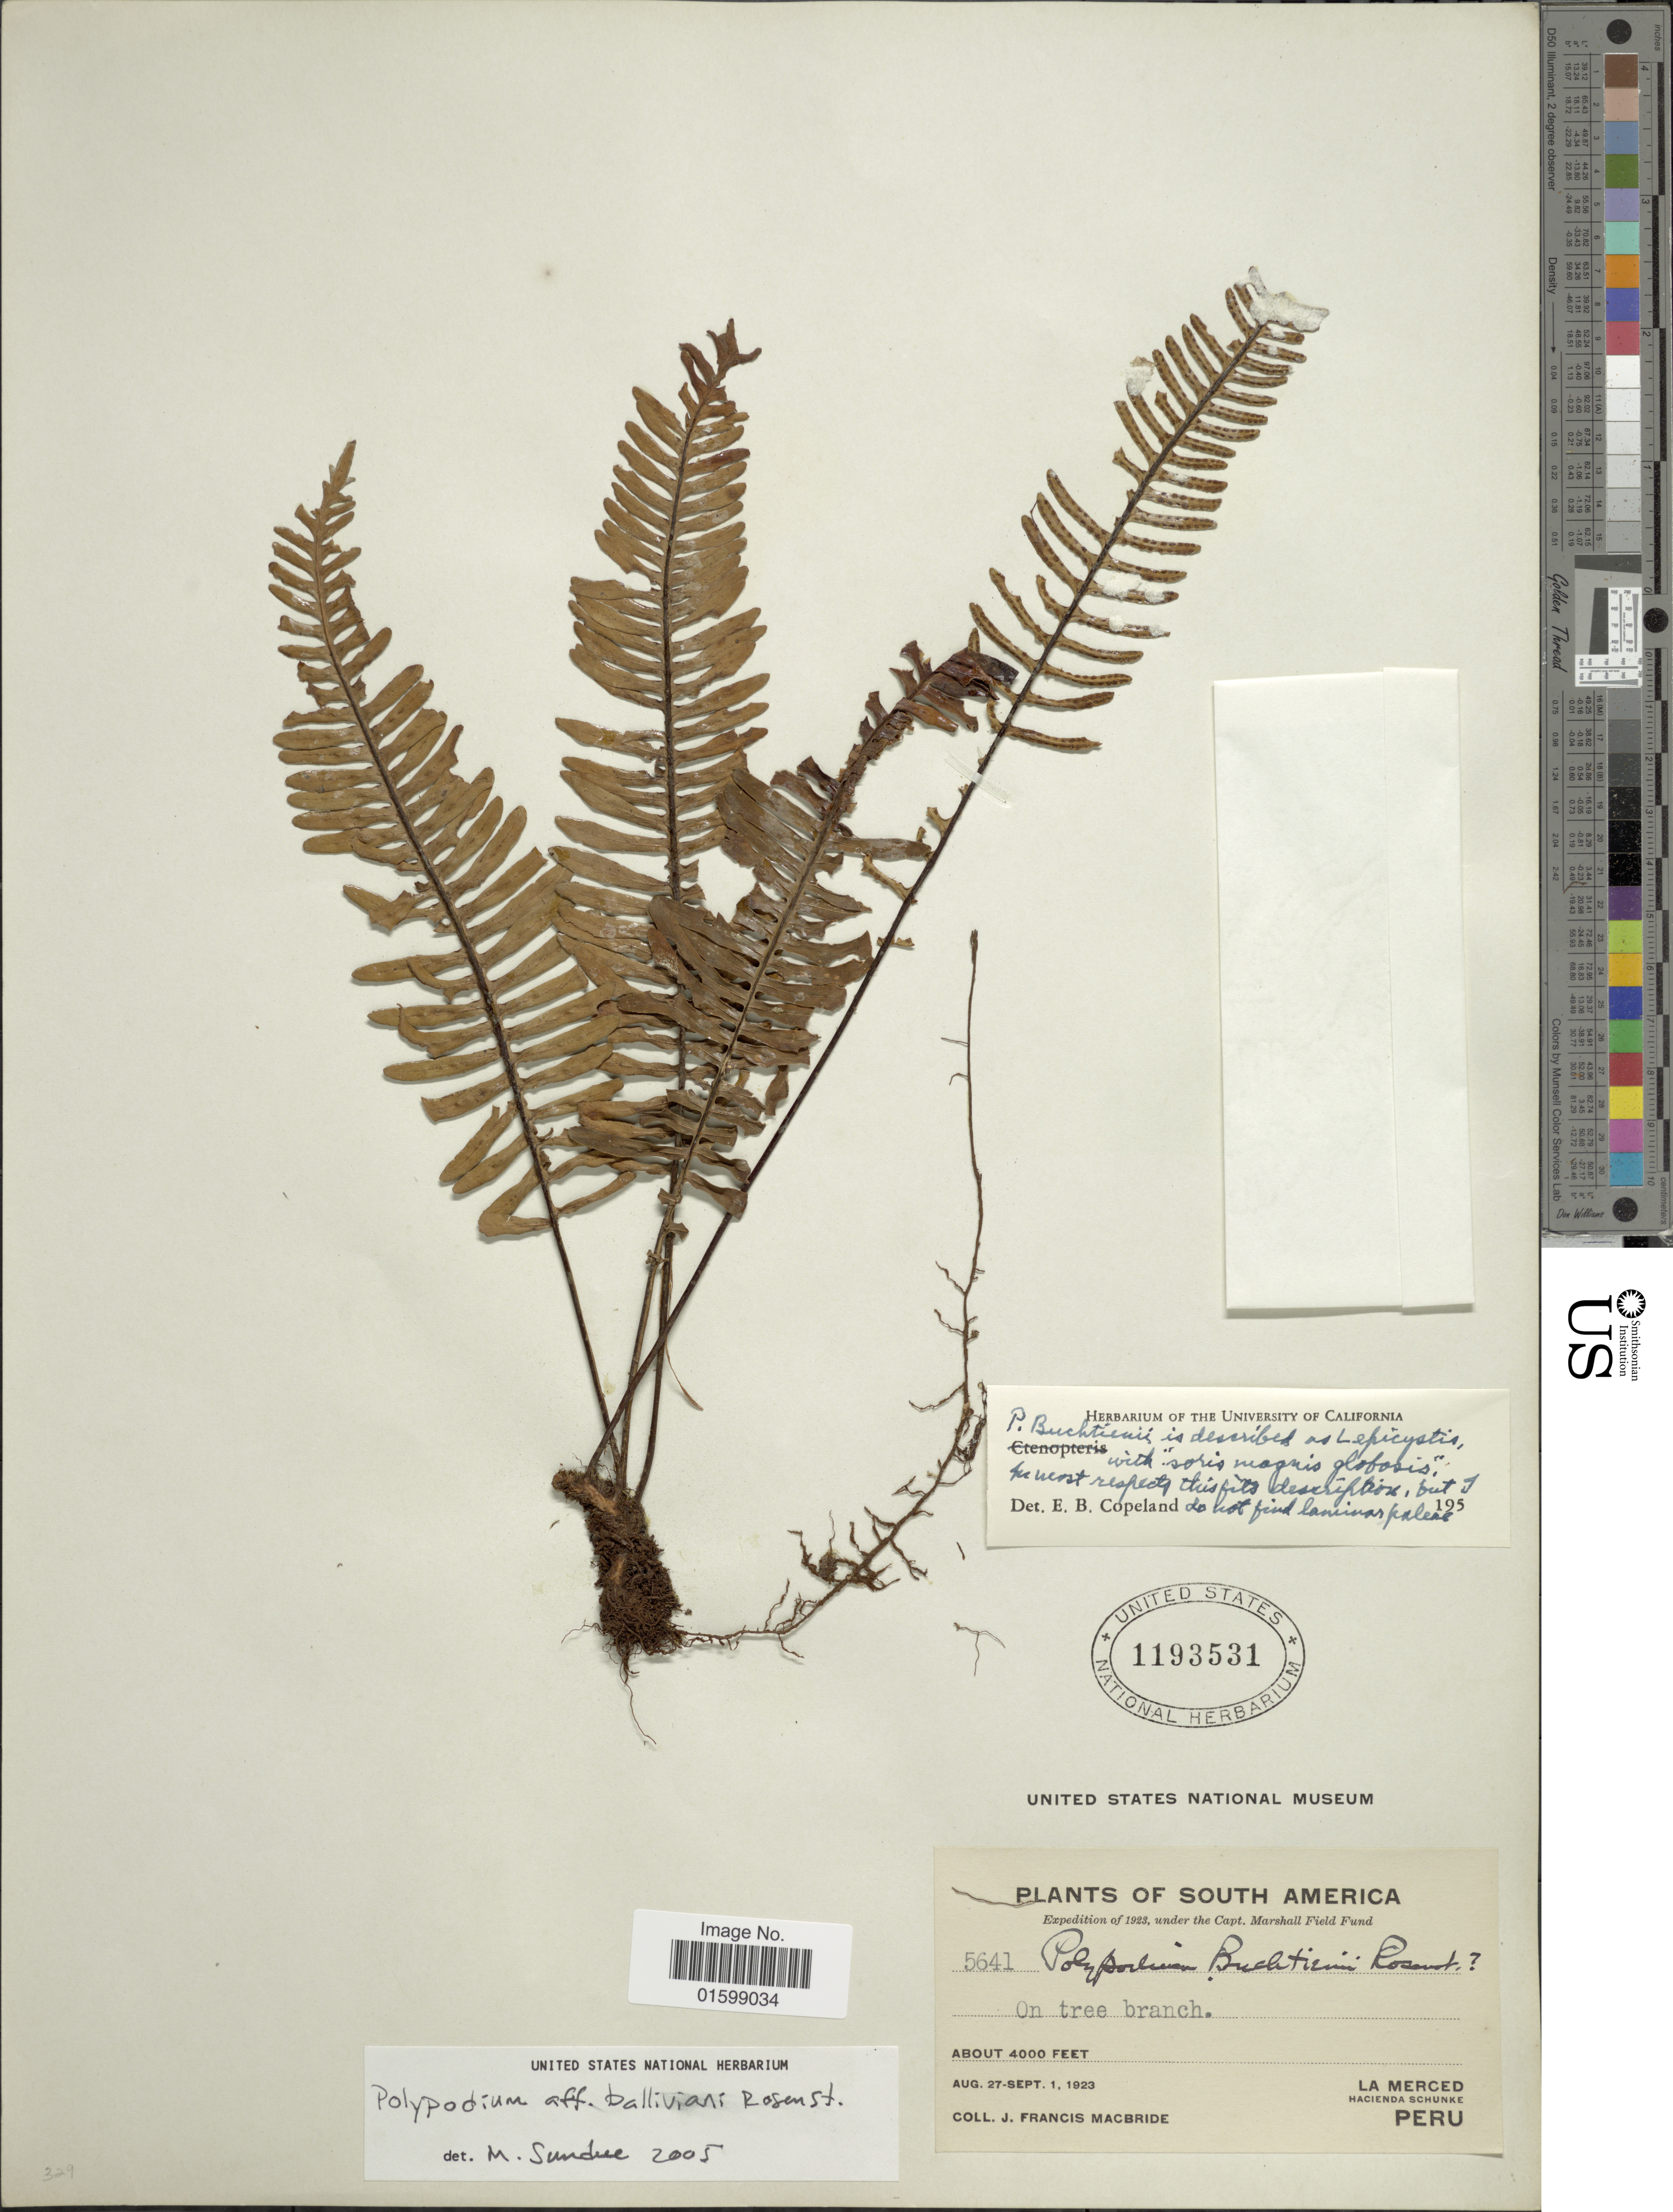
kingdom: Plantae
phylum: Tracheophyta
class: Polypodiopsida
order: Polypodiales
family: Polypodiaceae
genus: Pleopeltis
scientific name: Pleopeltis ballivianii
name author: (Rosenst.) A.R. Sm.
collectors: J. F. Macbride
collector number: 5641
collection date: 1923-08-27/1923-09-01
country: Peru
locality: South America, on tree branch, La Merced, Hacienda Schunke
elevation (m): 1219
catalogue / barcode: US 1193531